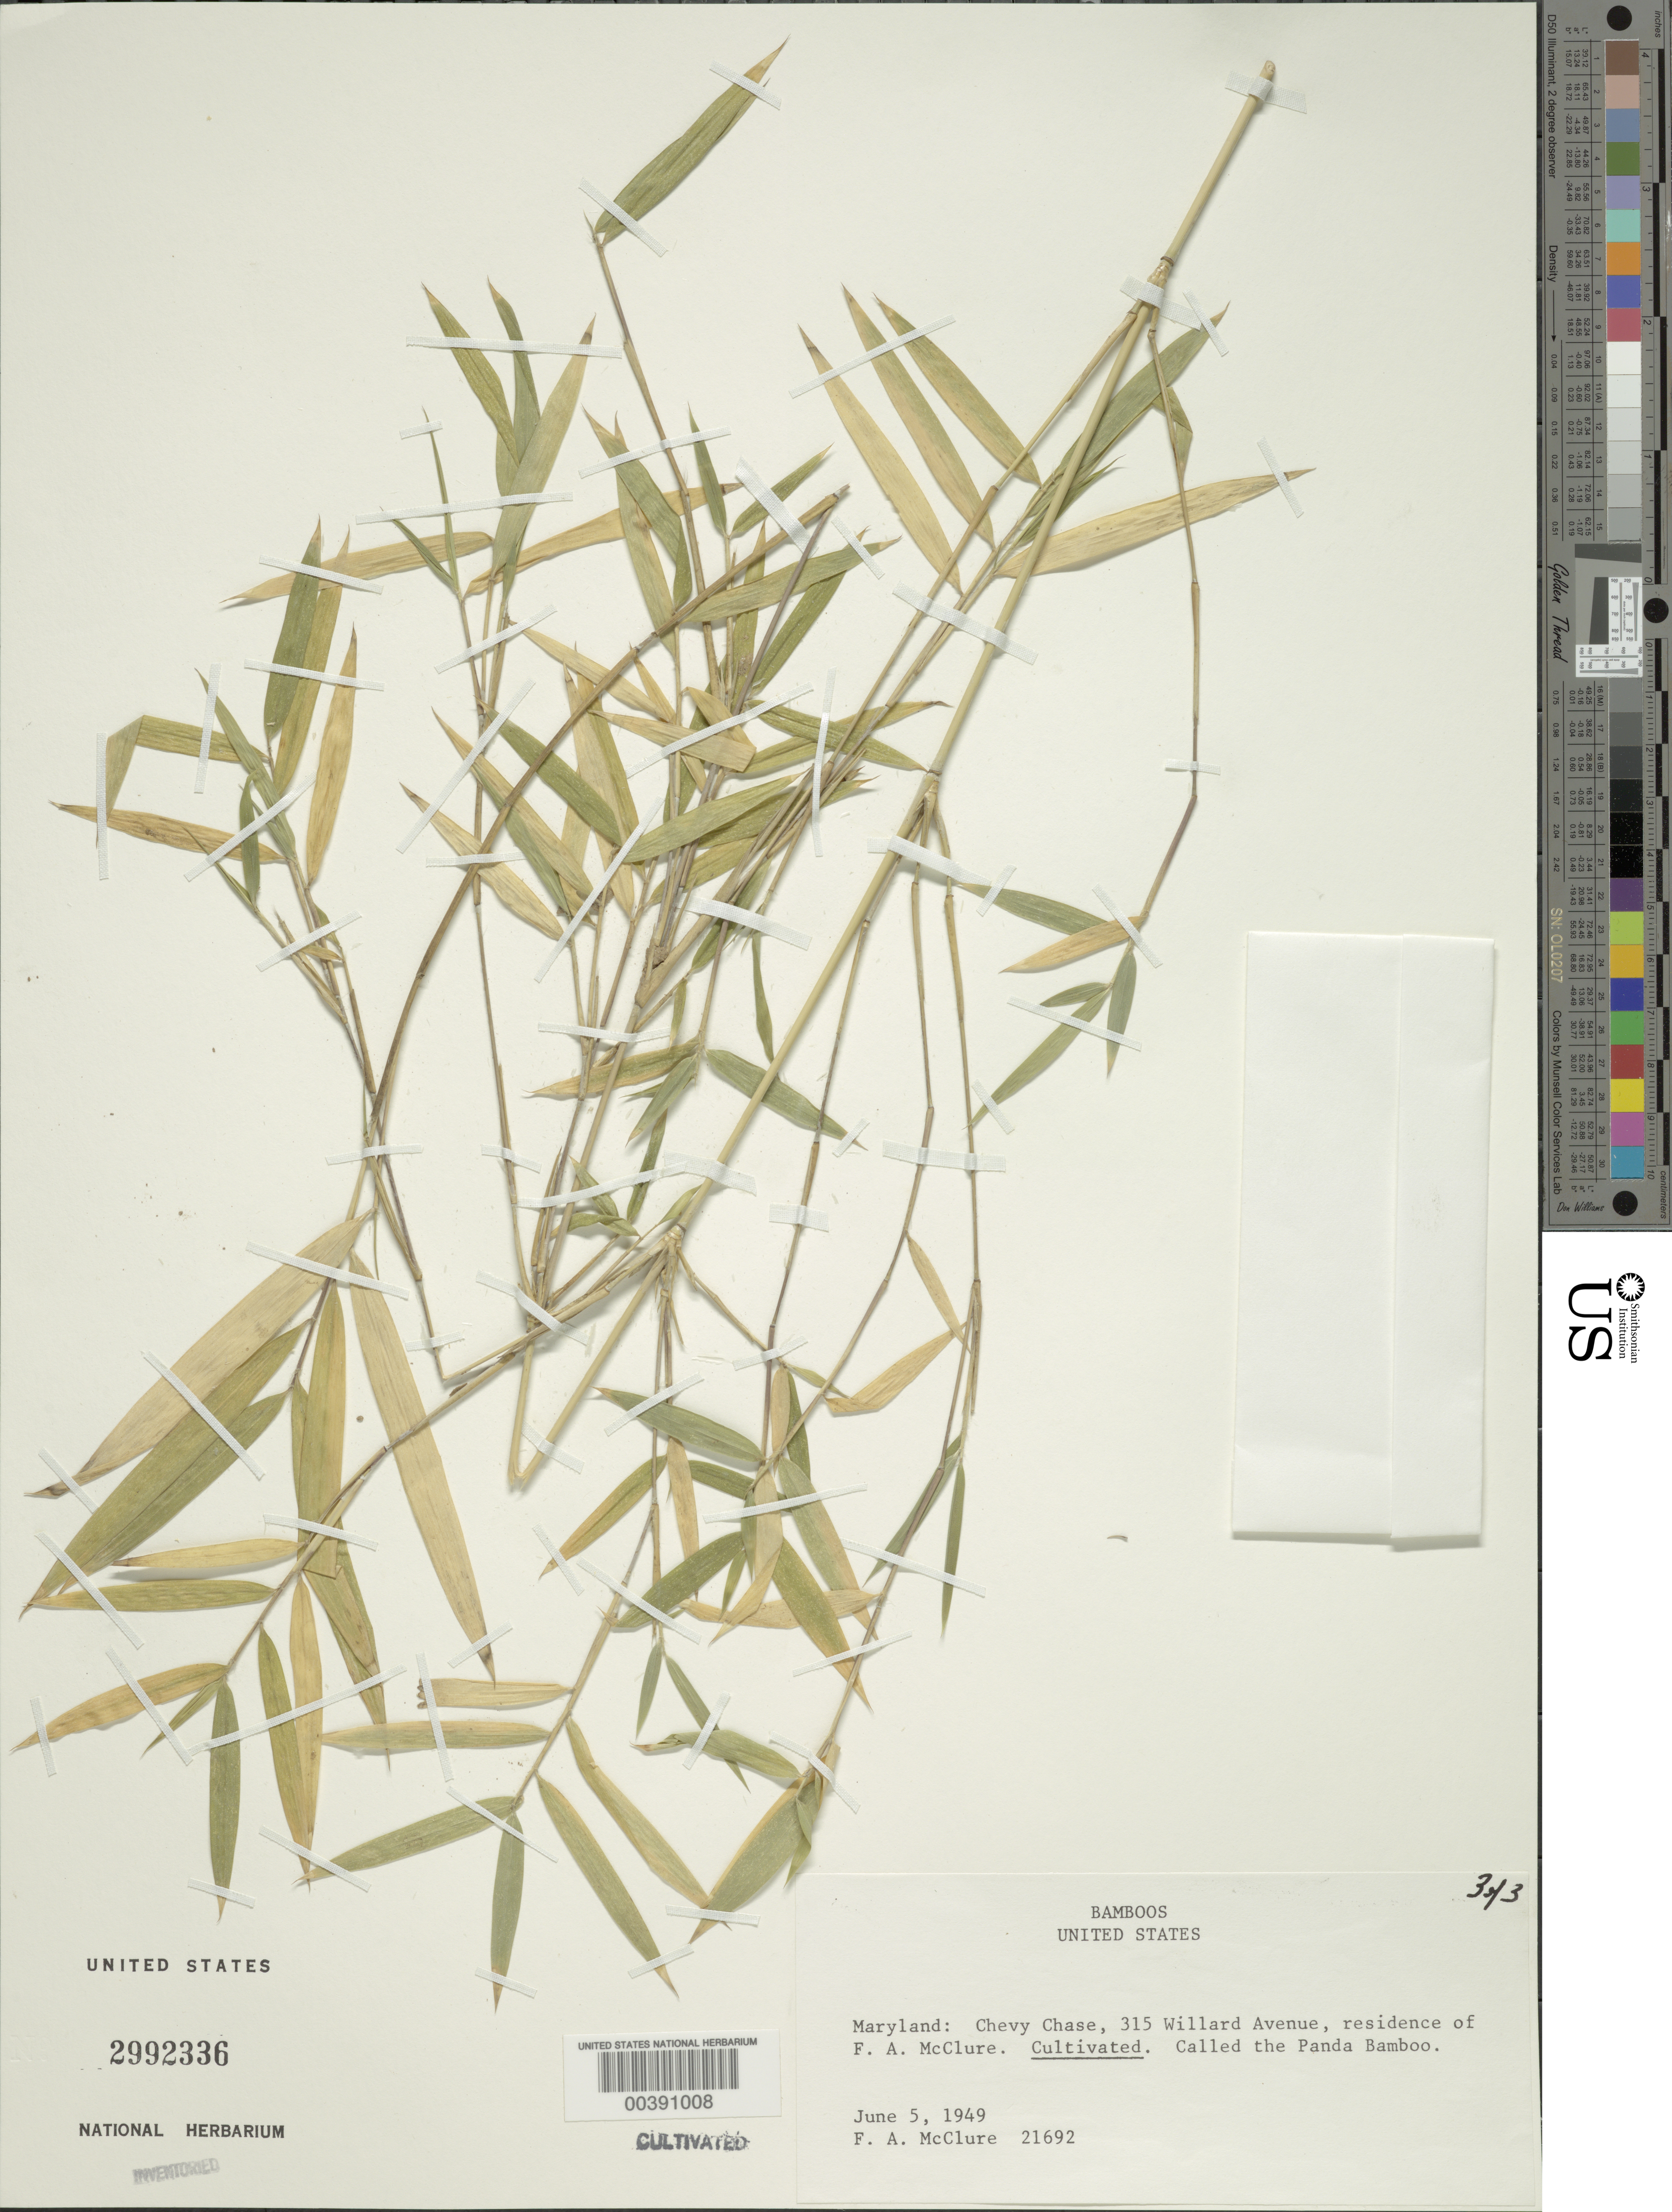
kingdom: Plantae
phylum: Tracheophyta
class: Liliopsida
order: Poales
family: Poaceae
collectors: F. A. McClure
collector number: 21692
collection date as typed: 05 Jun 1949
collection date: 1949-06-05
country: United States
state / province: Maryland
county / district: Montgomery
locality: Chevy Chase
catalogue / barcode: US 2992336